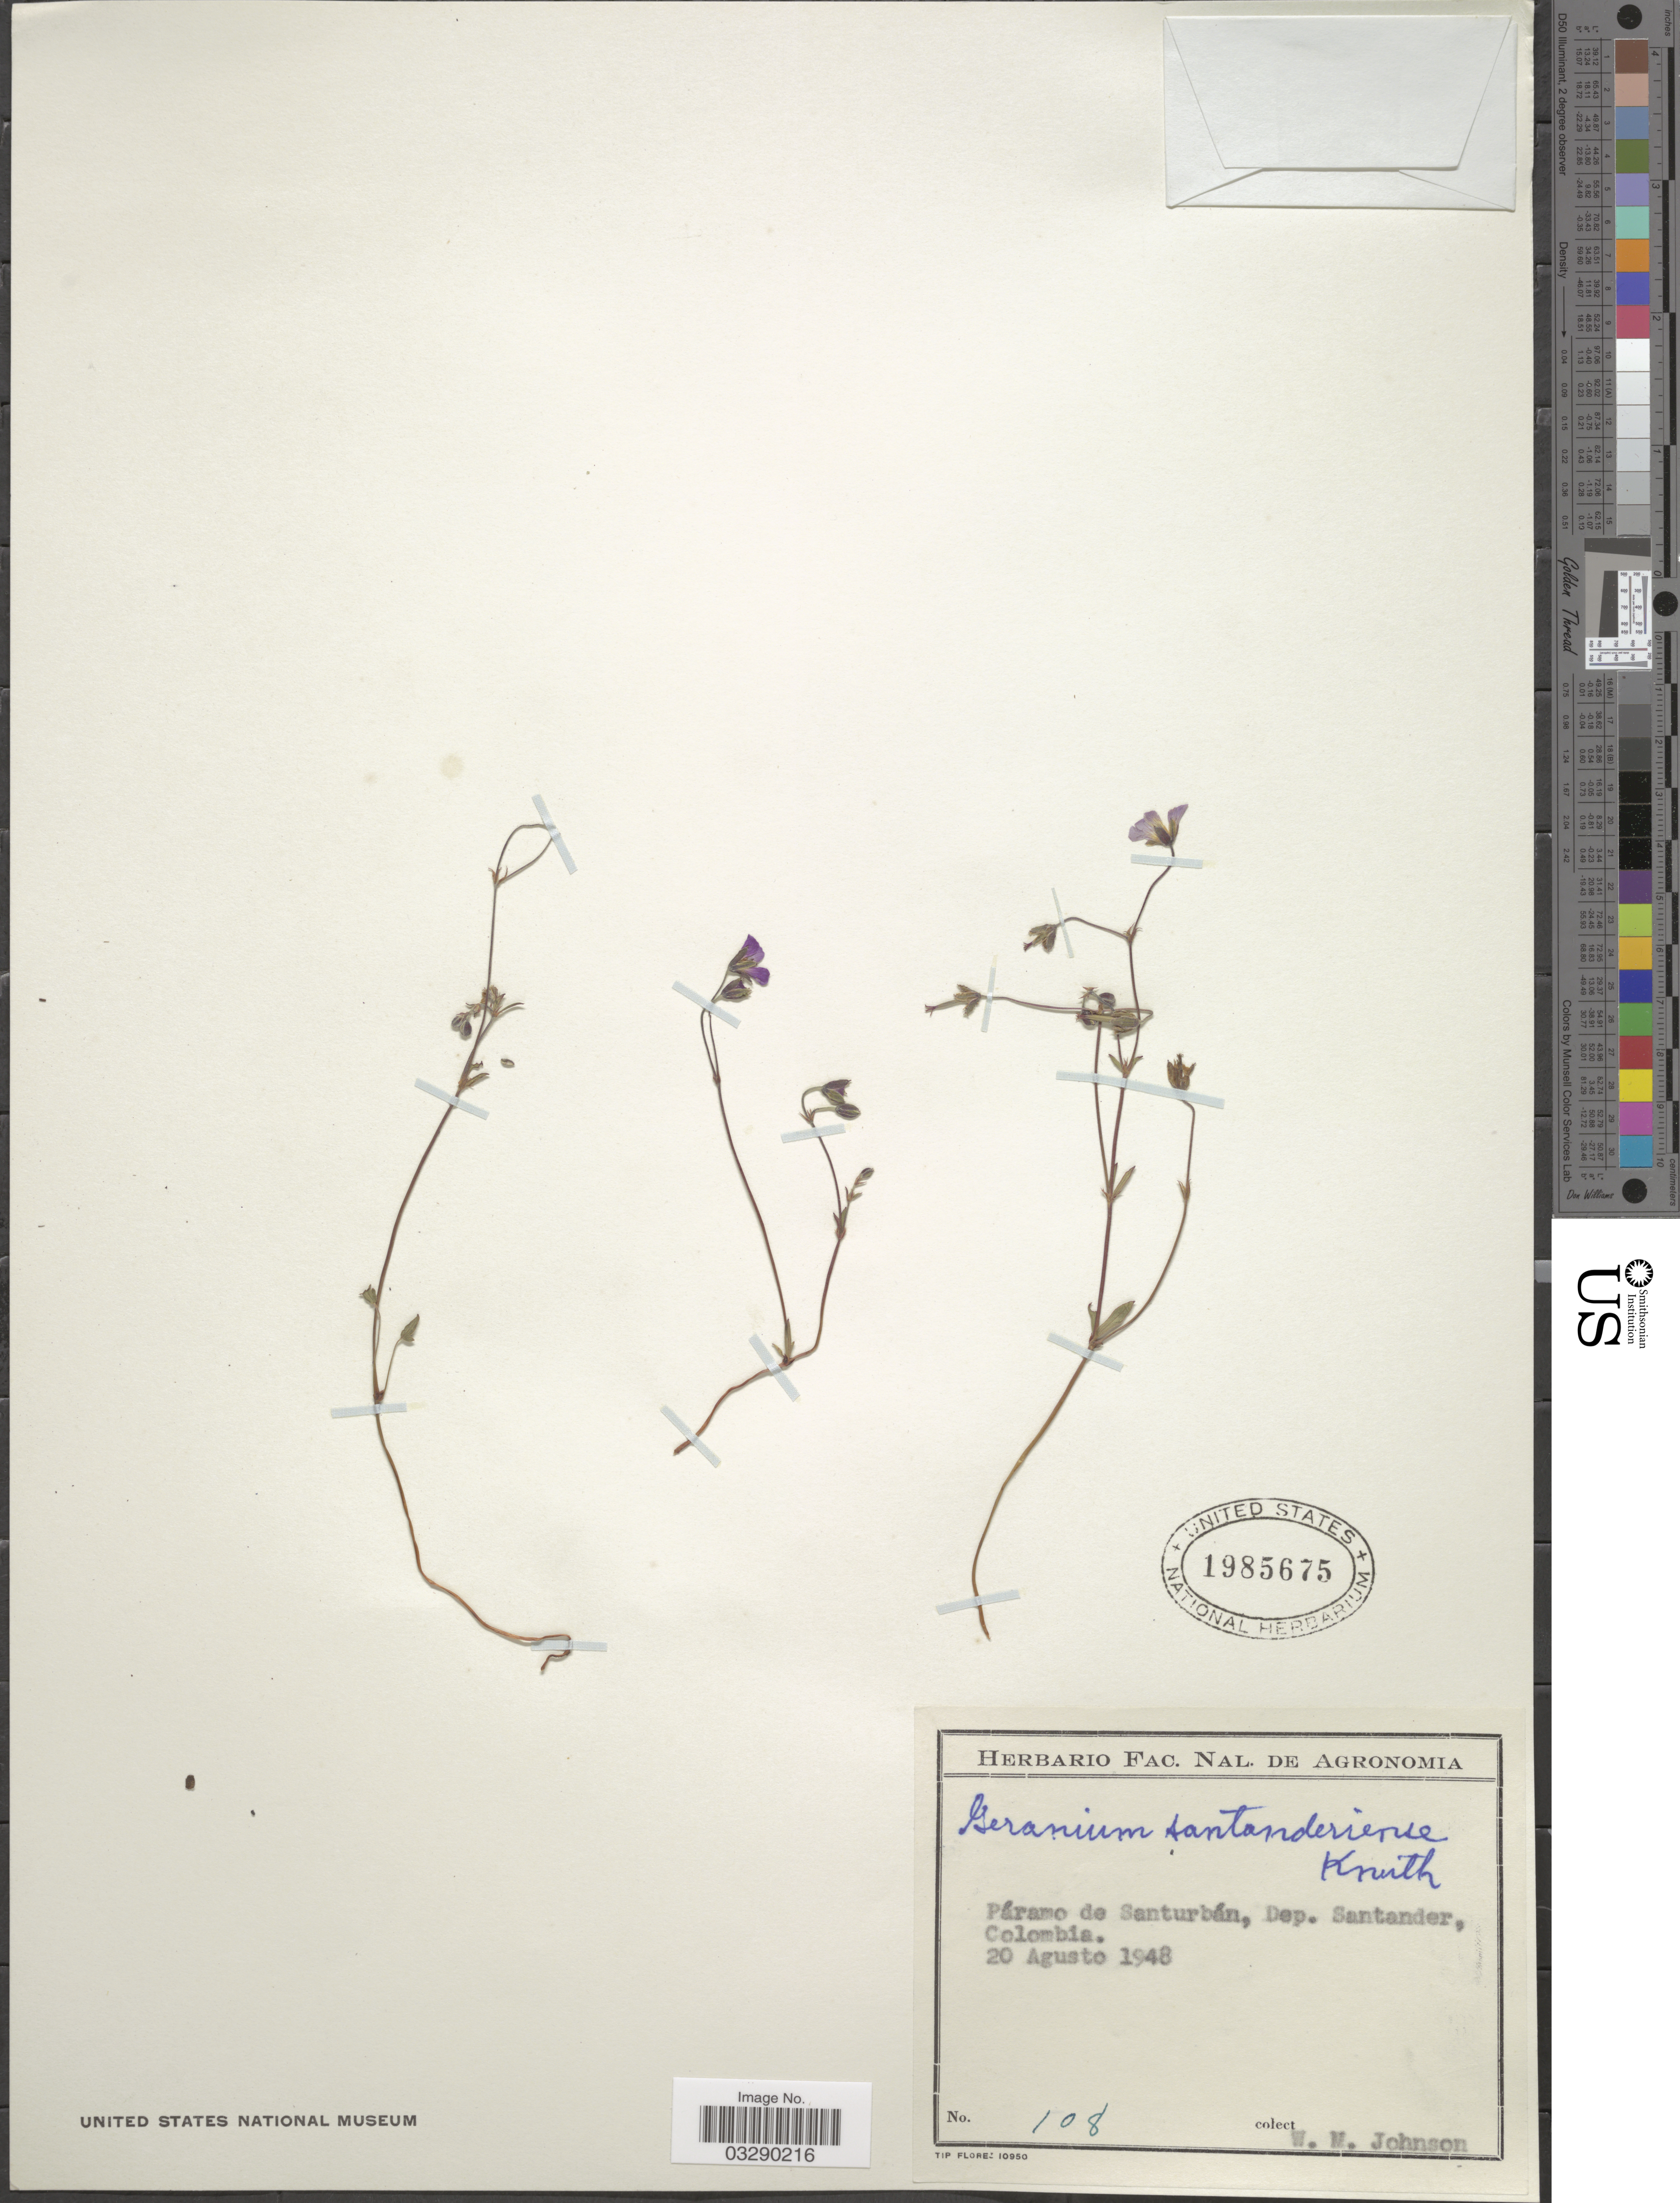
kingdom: Plantae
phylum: Tracheophyta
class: Magnoliopsida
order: Geraniales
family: Geraniaceae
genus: Geranium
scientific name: Geranium santanderiense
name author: R. Knuth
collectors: W. M. Johnson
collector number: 108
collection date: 1948-08-20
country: Colombia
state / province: Santander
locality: Páramo de Santurbán, Dep. Santander.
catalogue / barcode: US 1985675